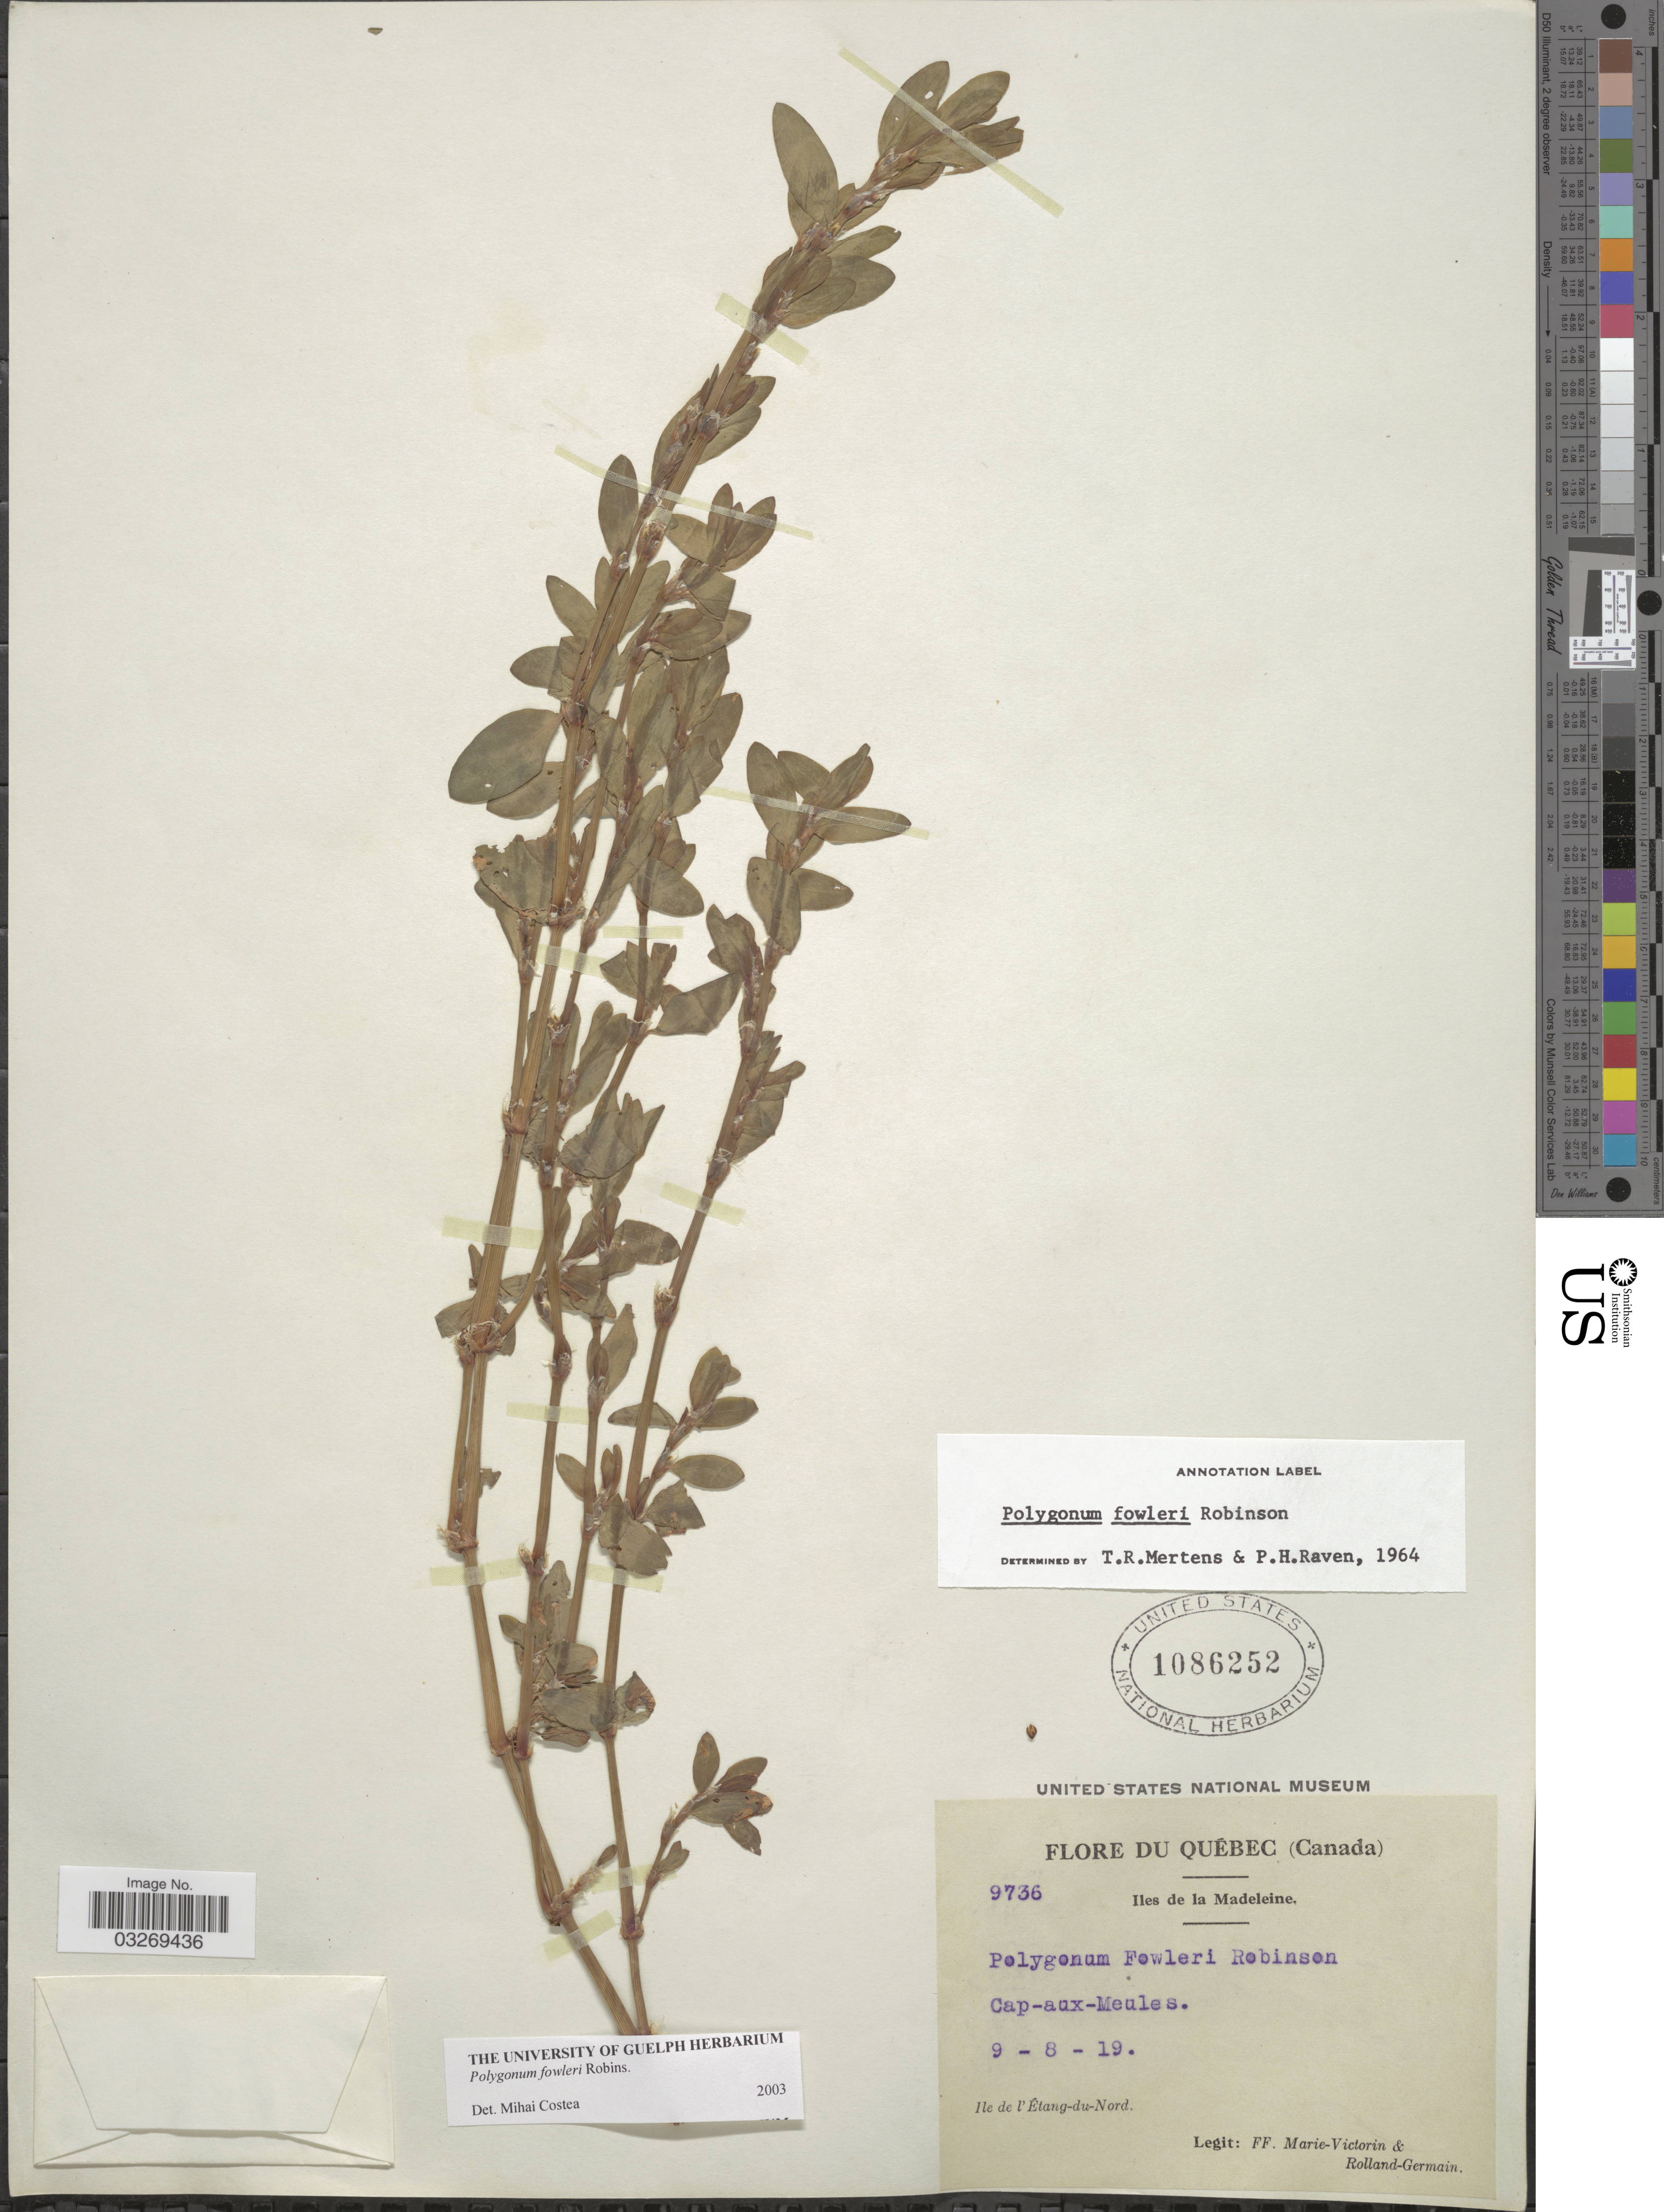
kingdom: Plantae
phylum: Tracheophyta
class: Magnoliopsida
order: Caryophyllales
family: Polygonaceae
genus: Polygonum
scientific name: Polygonum fowleri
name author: B.L. Rob.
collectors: F. Marie-Victorin & Rolland-Germain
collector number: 9736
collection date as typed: Transcribed d/m/y: 9/8/19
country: Canada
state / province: Quebec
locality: Iles de la Madeleine. Cap-aux-Meules. Ile de l'Étang-du-Nord.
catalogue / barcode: US 1086252